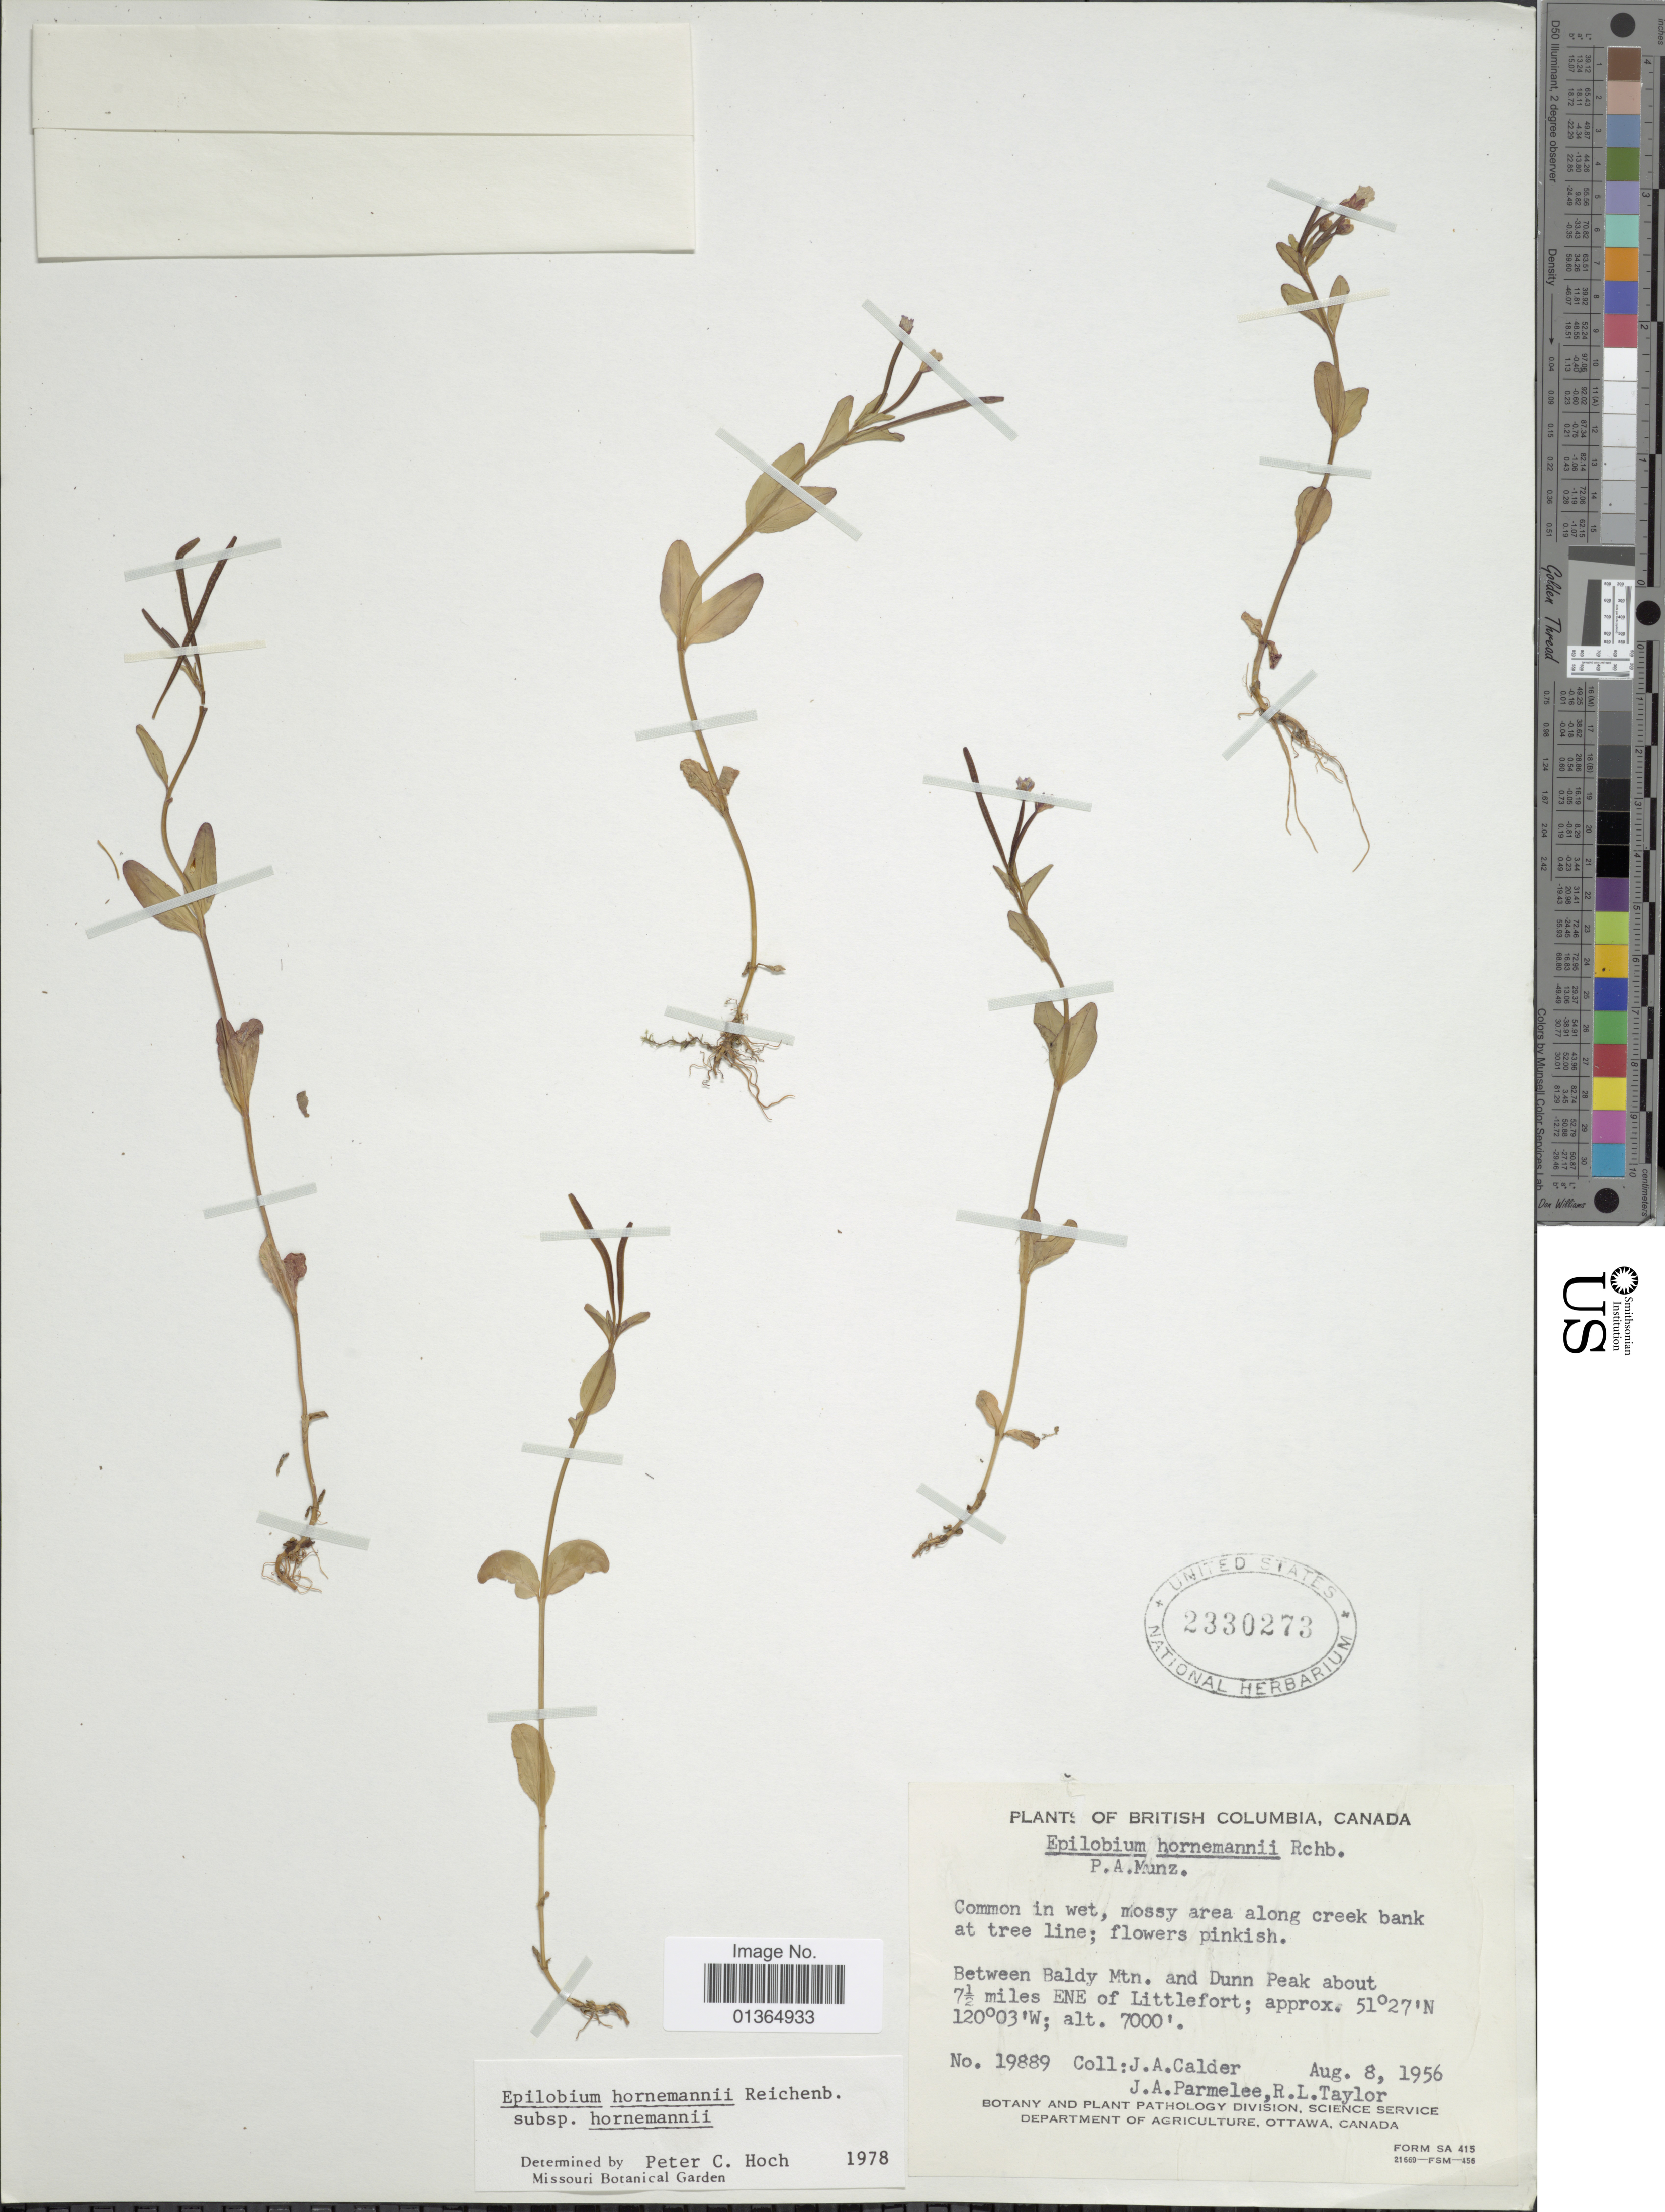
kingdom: Plantae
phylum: Tracheophyta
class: Magnoliopsida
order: Myrtales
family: Onagraceae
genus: Epilobium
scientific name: Epilobium hornemannii subsp. hornemannii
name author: Rchb.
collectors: J. A. Calder, J. A. Parmelee & R. Taylor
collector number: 19889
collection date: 1956-08-08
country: Canada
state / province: British Columbia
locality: Between Baldy Mtn. and Dunn Peak about 7½ miles ENE of Littlefort.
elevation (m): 2134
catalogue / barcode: US 2330273